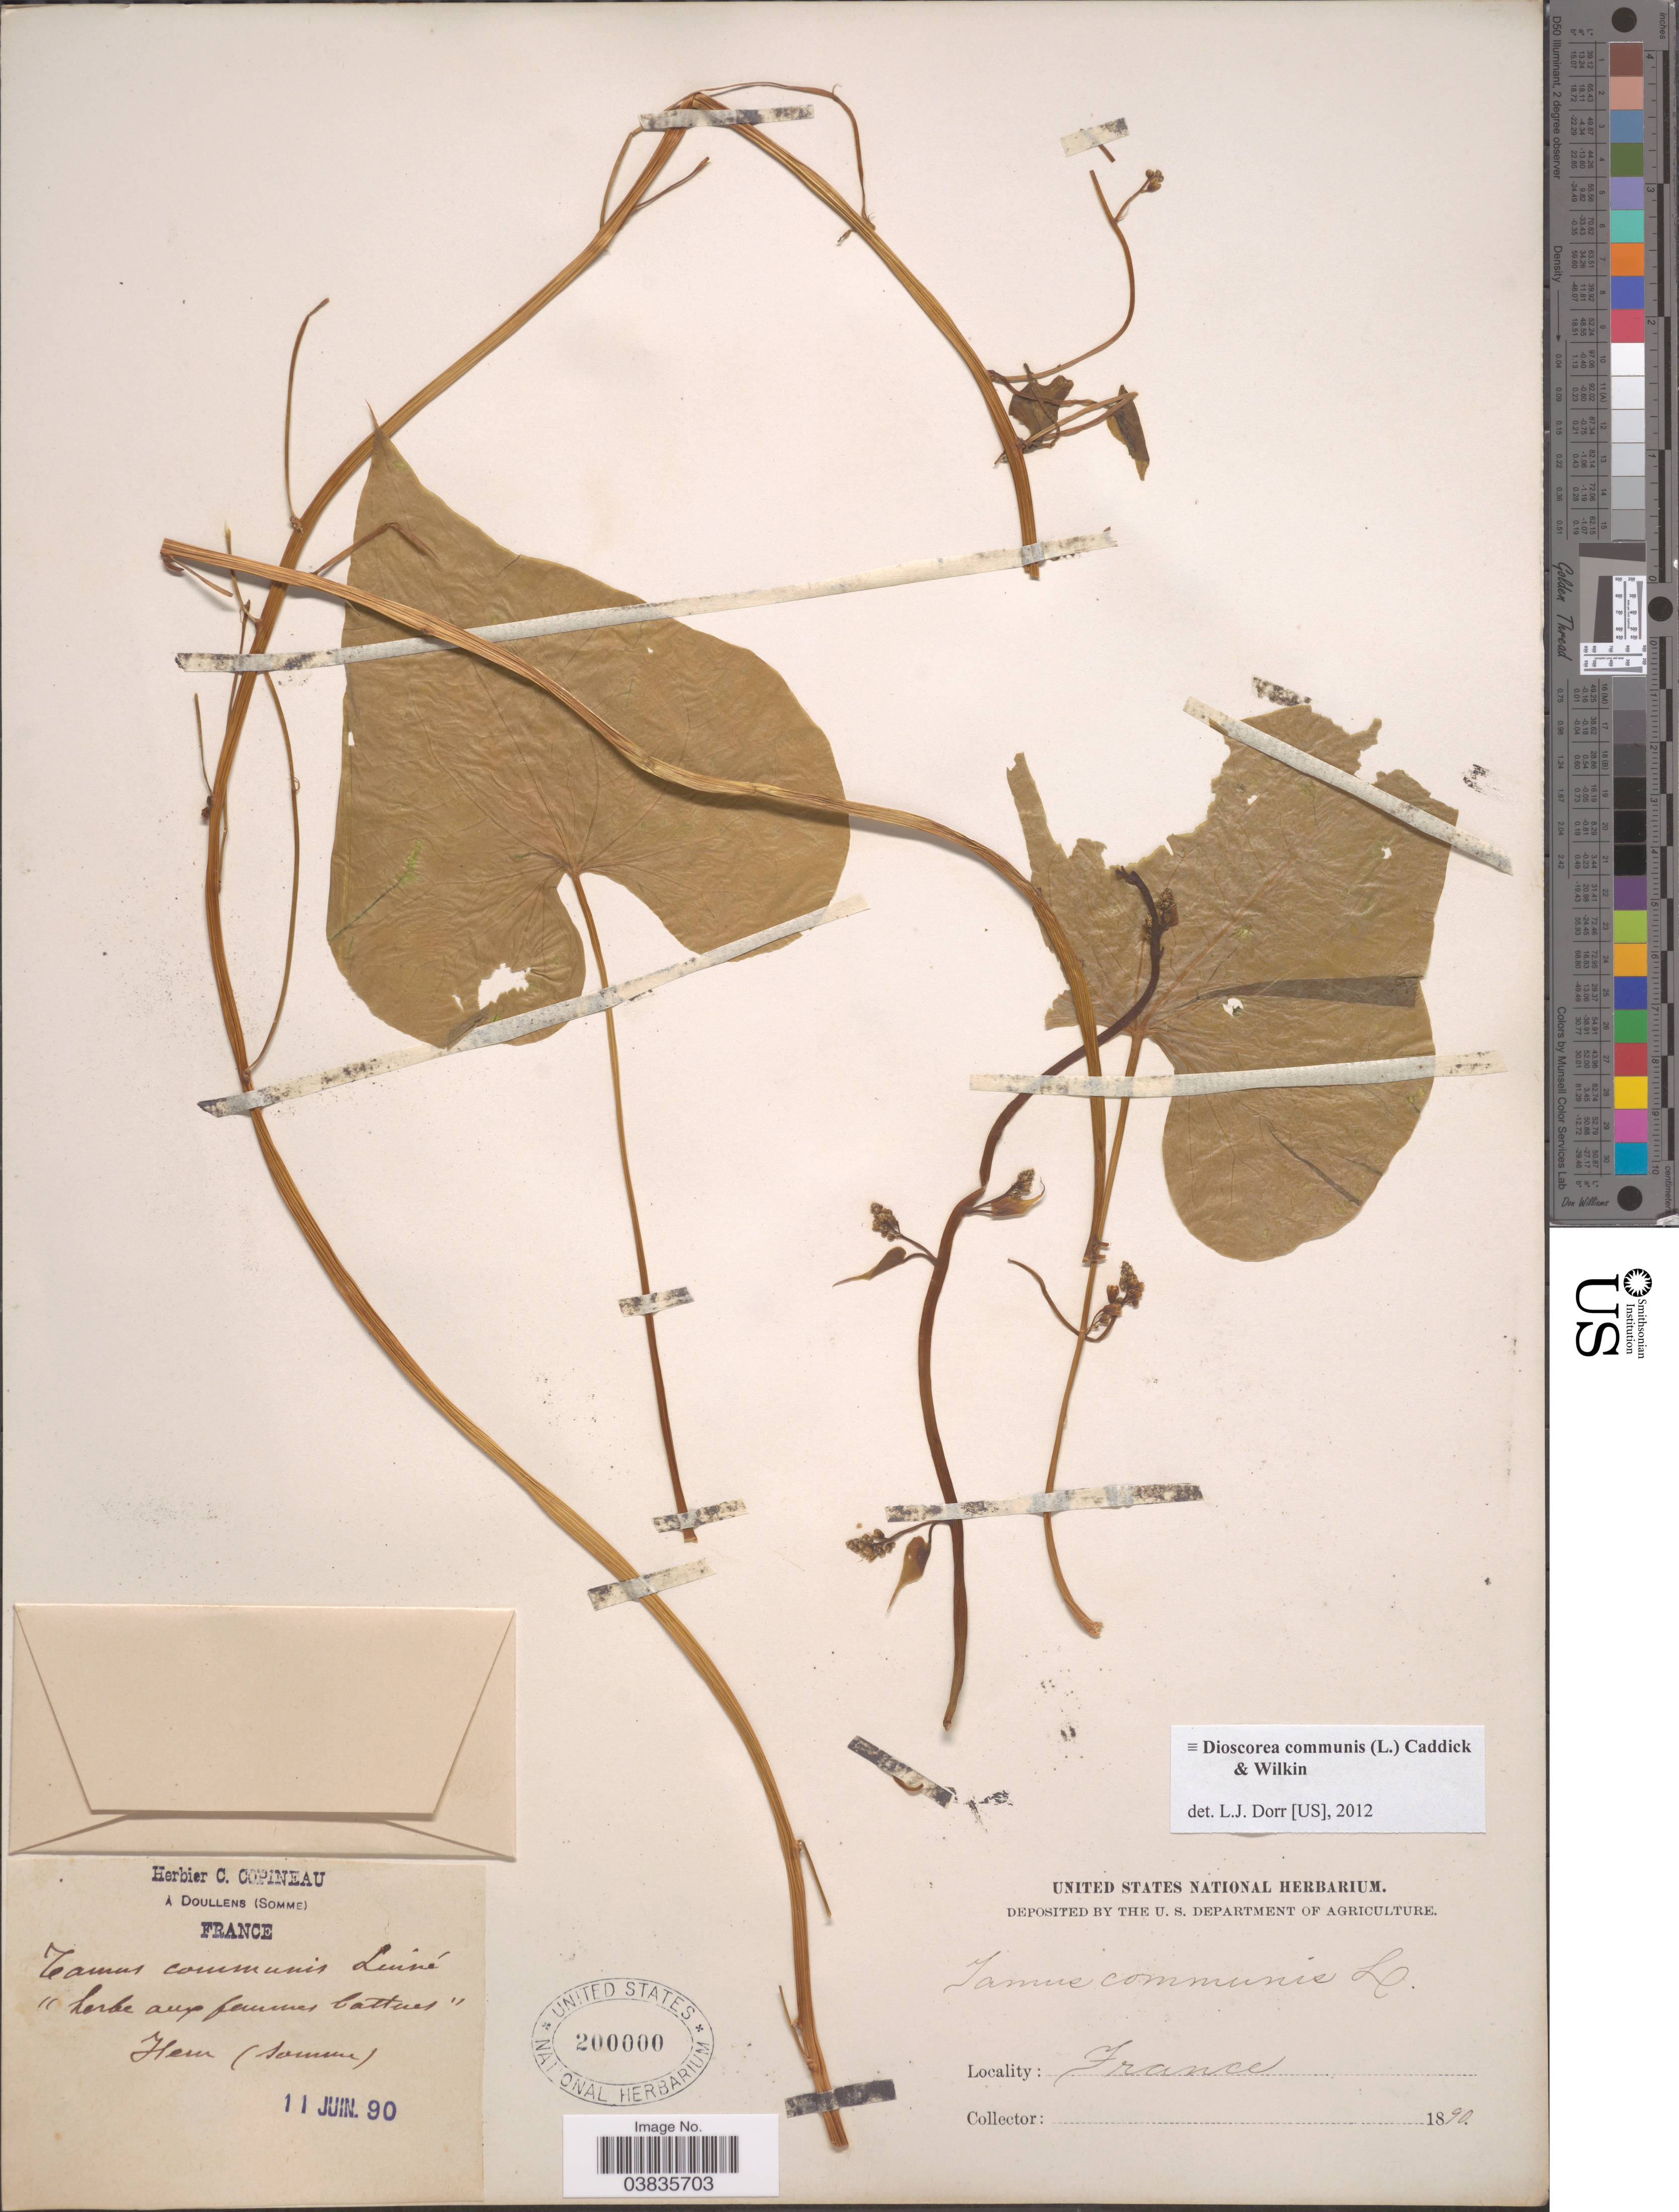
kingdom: Plantae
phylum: Tracheophyta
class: Liliopsida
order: Dioscoreales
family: Dioscoreaceae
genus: Dioscorea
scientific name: Dioscorea communis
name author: (L.) Caddick & Wilkin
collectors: ex herb. C. Copineau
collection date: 1890-06-11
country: France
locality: Herm (Somme).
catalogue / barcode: US 200000